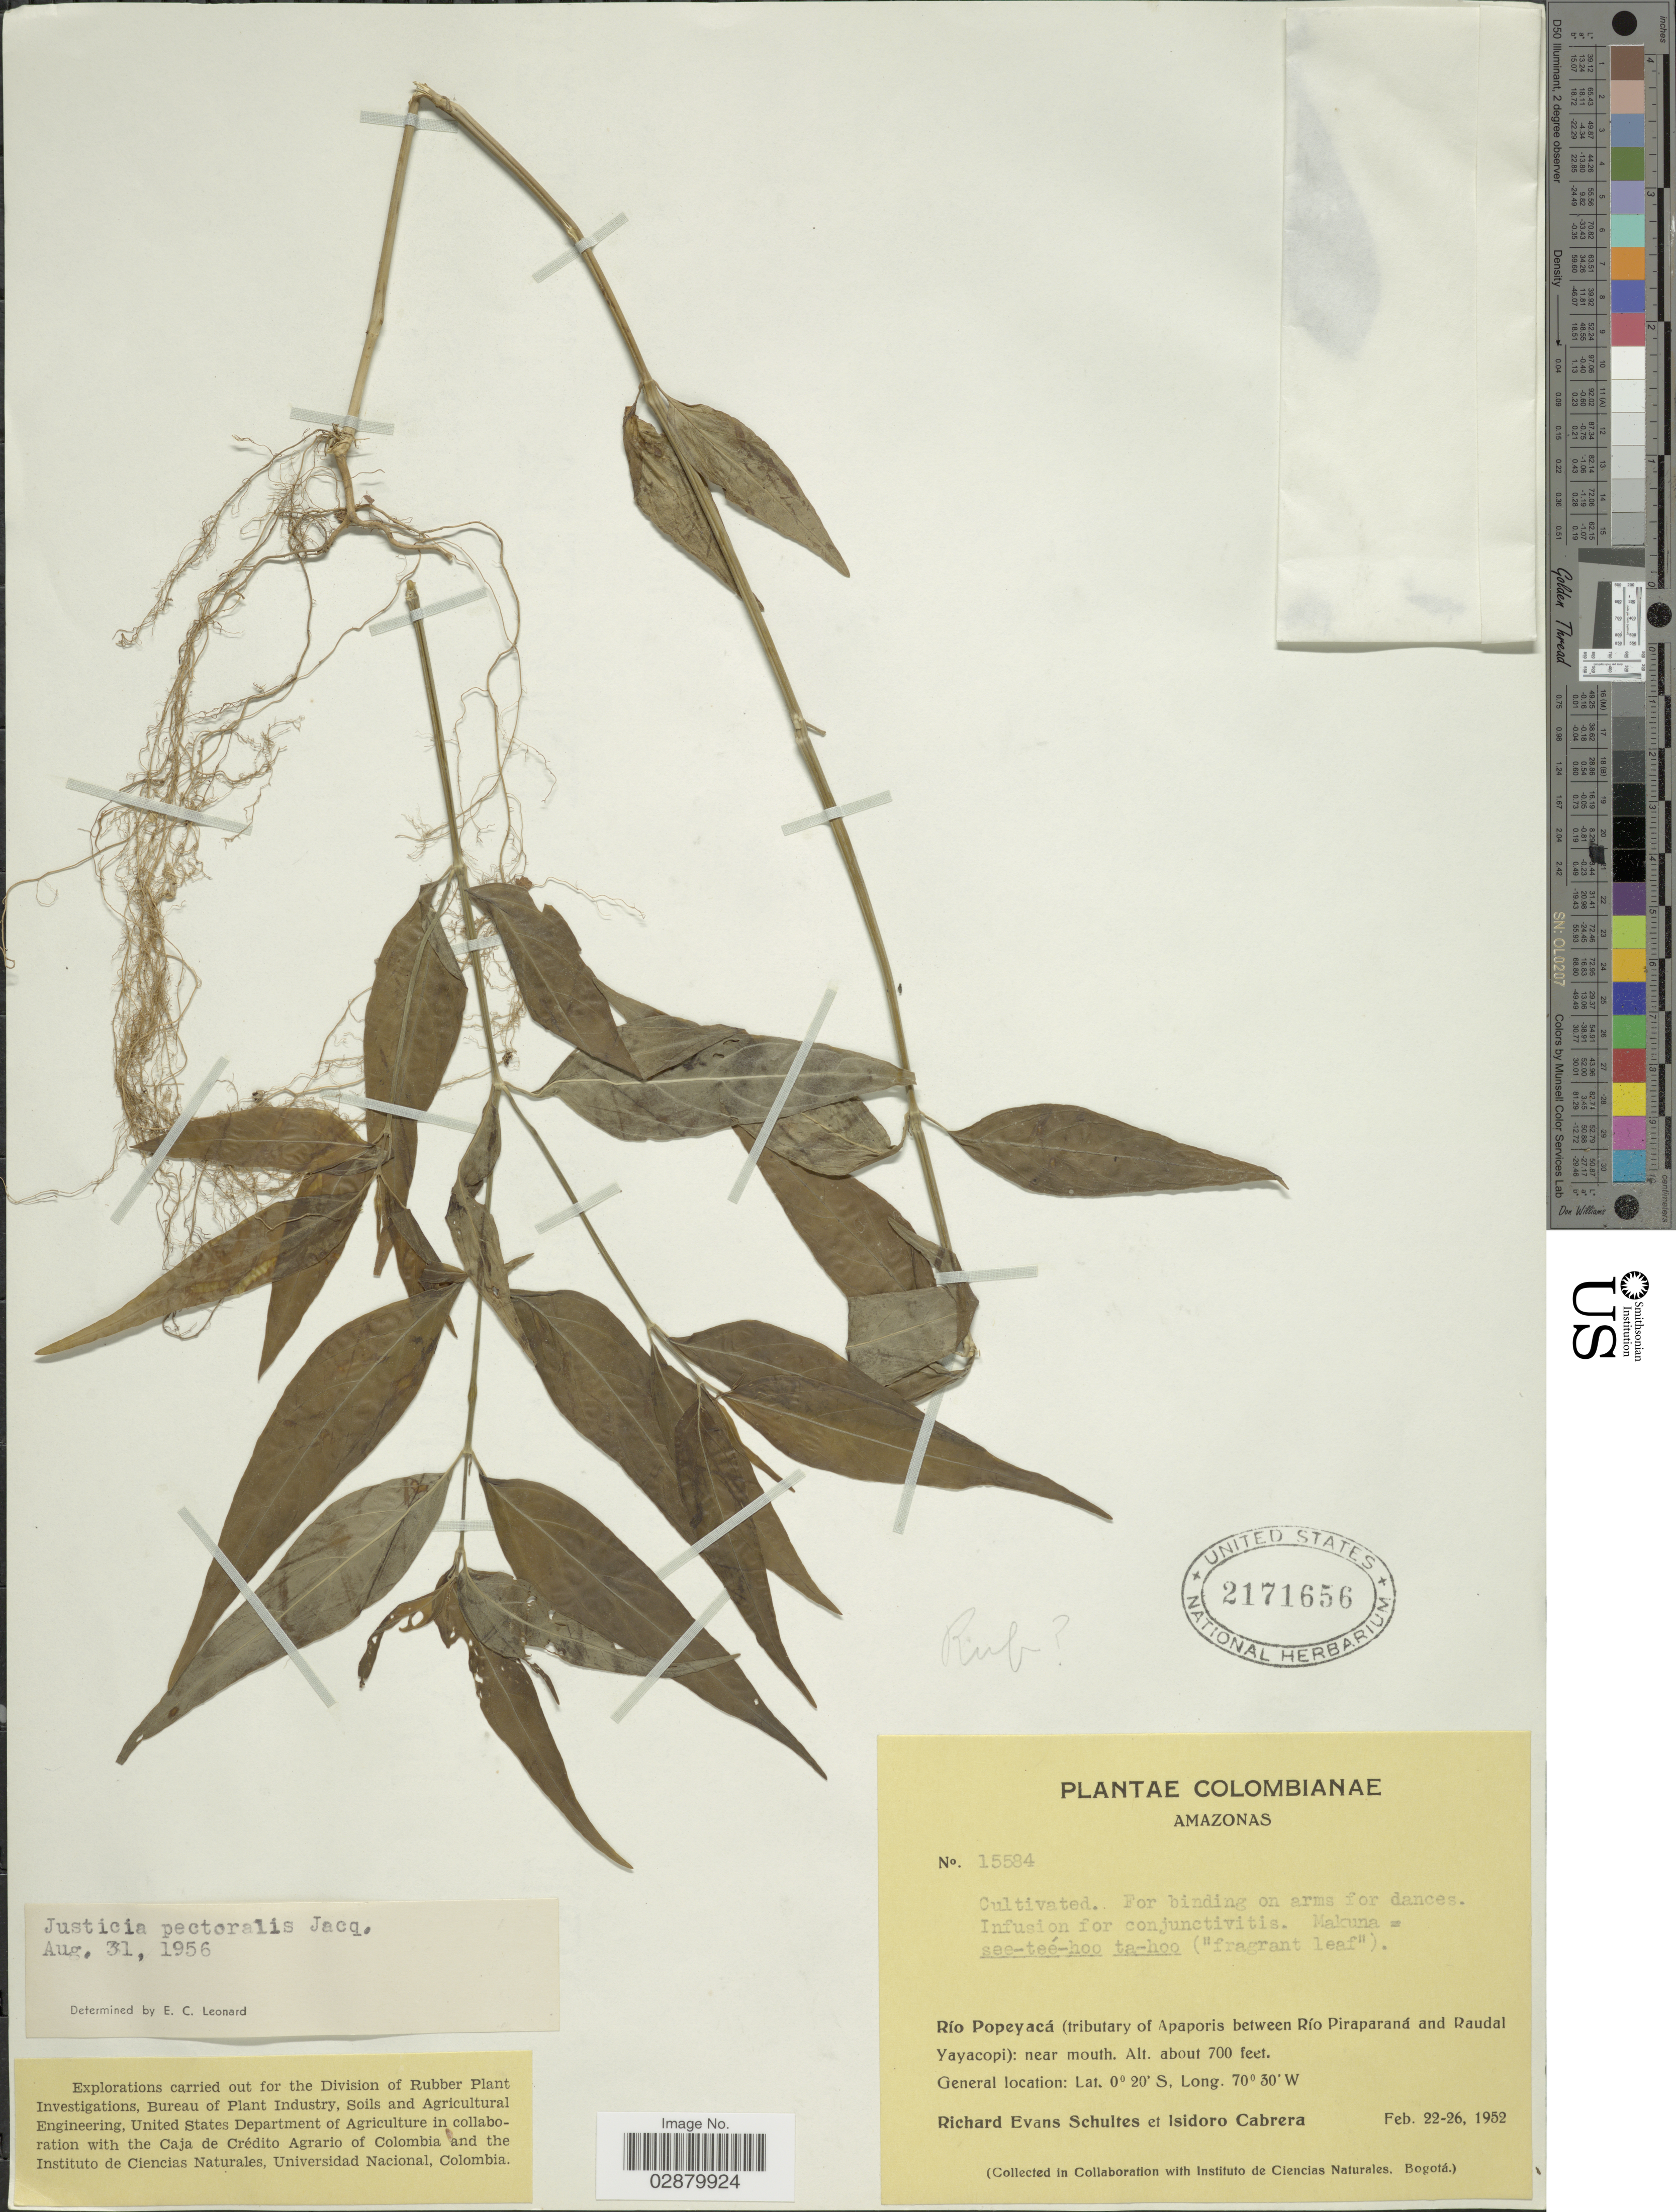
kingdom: Plantae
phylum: Tracheophyta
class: Magnoliopsida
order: Lamiales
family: Acanthaceae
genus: Justicia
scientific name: Justicia pectoralis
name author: Jacq.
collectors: R. E. Schultes & I. Cabrera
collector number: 15584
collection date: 1952-02-22/1952-02-26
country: Colombia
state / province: Amazônas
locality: Río Popeyacá (tributary of Apaporis between Río Piraparaná and Raudal Yayacopi): near mouth.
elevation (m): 213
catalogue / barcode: US 2171656